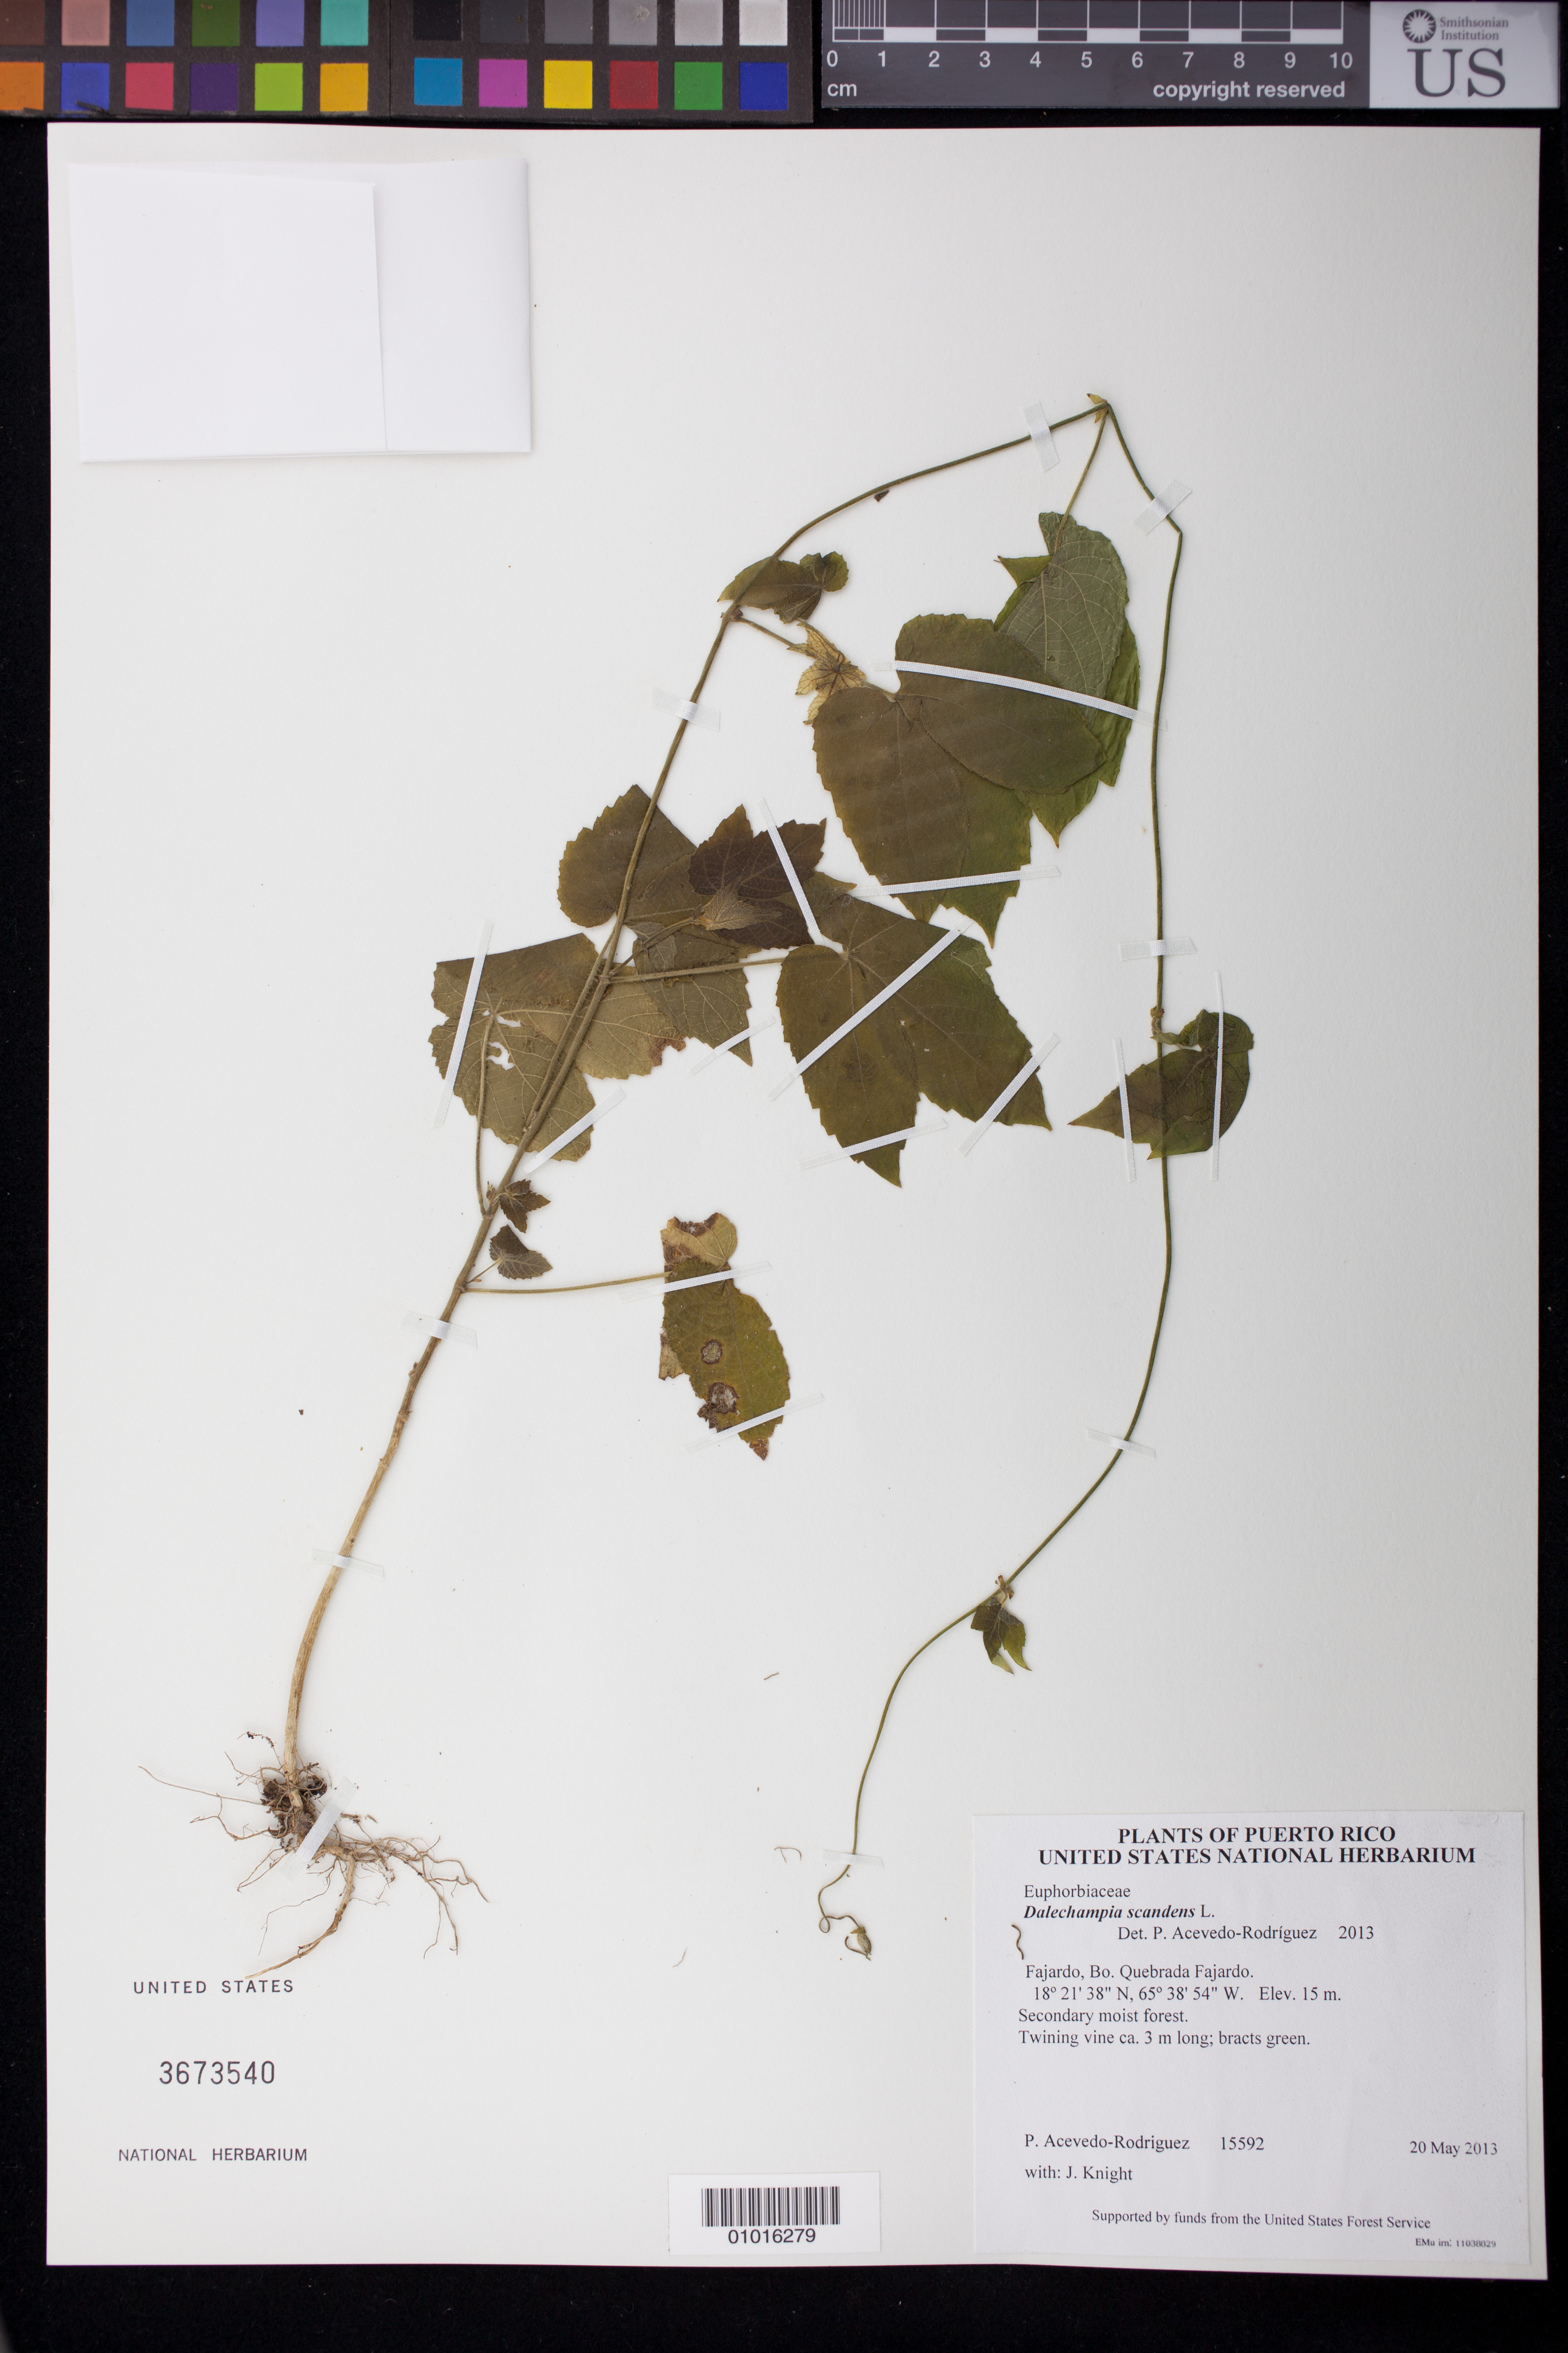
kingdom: Plantae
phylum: Tracheophyta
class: Magnoliopsida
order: Malpighiales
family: Euphorbiaceae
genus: Dalechampia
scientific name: Dalechampia scandens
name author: L.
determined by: Acevedo-Rodríguez, P., (BOT), Smithsonian Institution - National Museum of Natural History (UNITED STATES)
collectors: P. Acevedo-Rodr. & J. Knight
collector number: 15592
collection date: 2013-05-20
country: Puerto Rico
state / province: Fajardo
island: Puerto Rico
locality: Bo. Quebrada Fajardo.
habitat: Secondary moist forest.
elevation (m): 15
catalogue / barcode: US 3673540